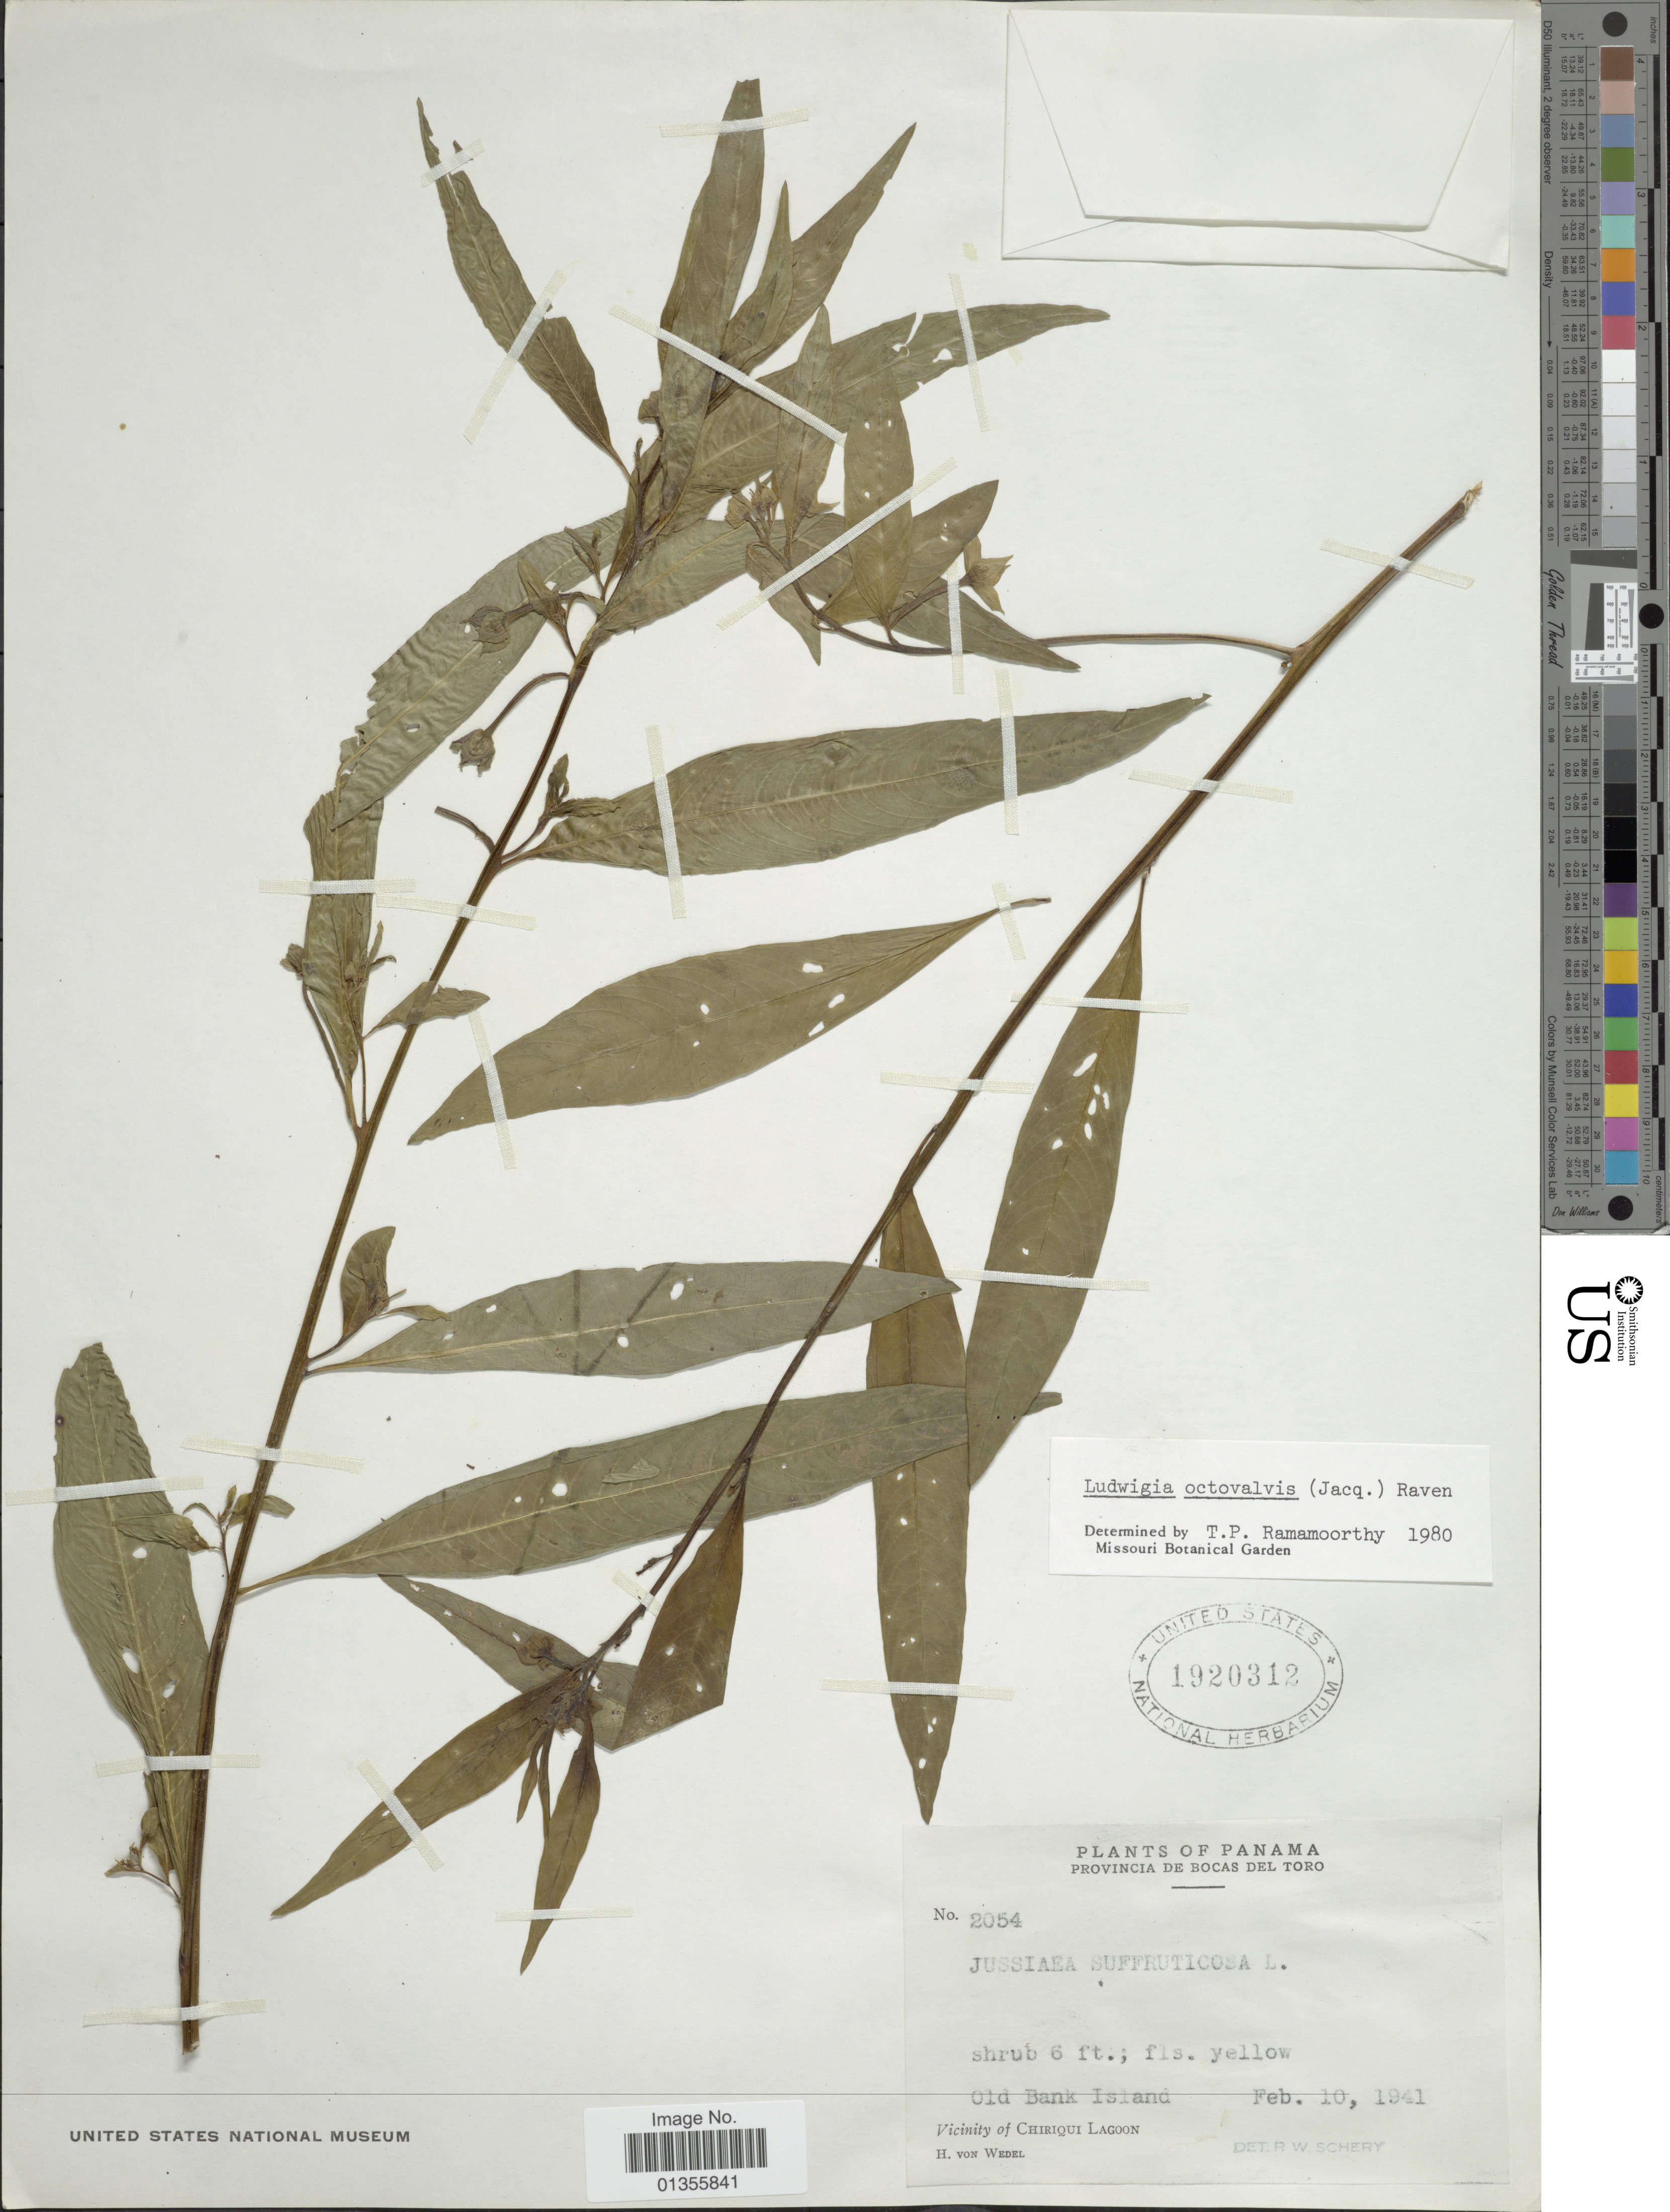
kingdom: Plantae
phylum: Tracheophyta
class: Magnoliopsida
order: Myrtales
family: Onagraceae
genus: Ludwigia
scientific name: Ludwigia octovalvis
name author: (Jacq.) P.H. Raven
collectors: H. von Wedel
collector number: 2054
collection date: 1941-02-10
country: Panama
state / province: Bocas del Toro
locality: Old Bank Island. Vicinity of Chiriqui Lagoon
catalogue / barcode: US 1920312